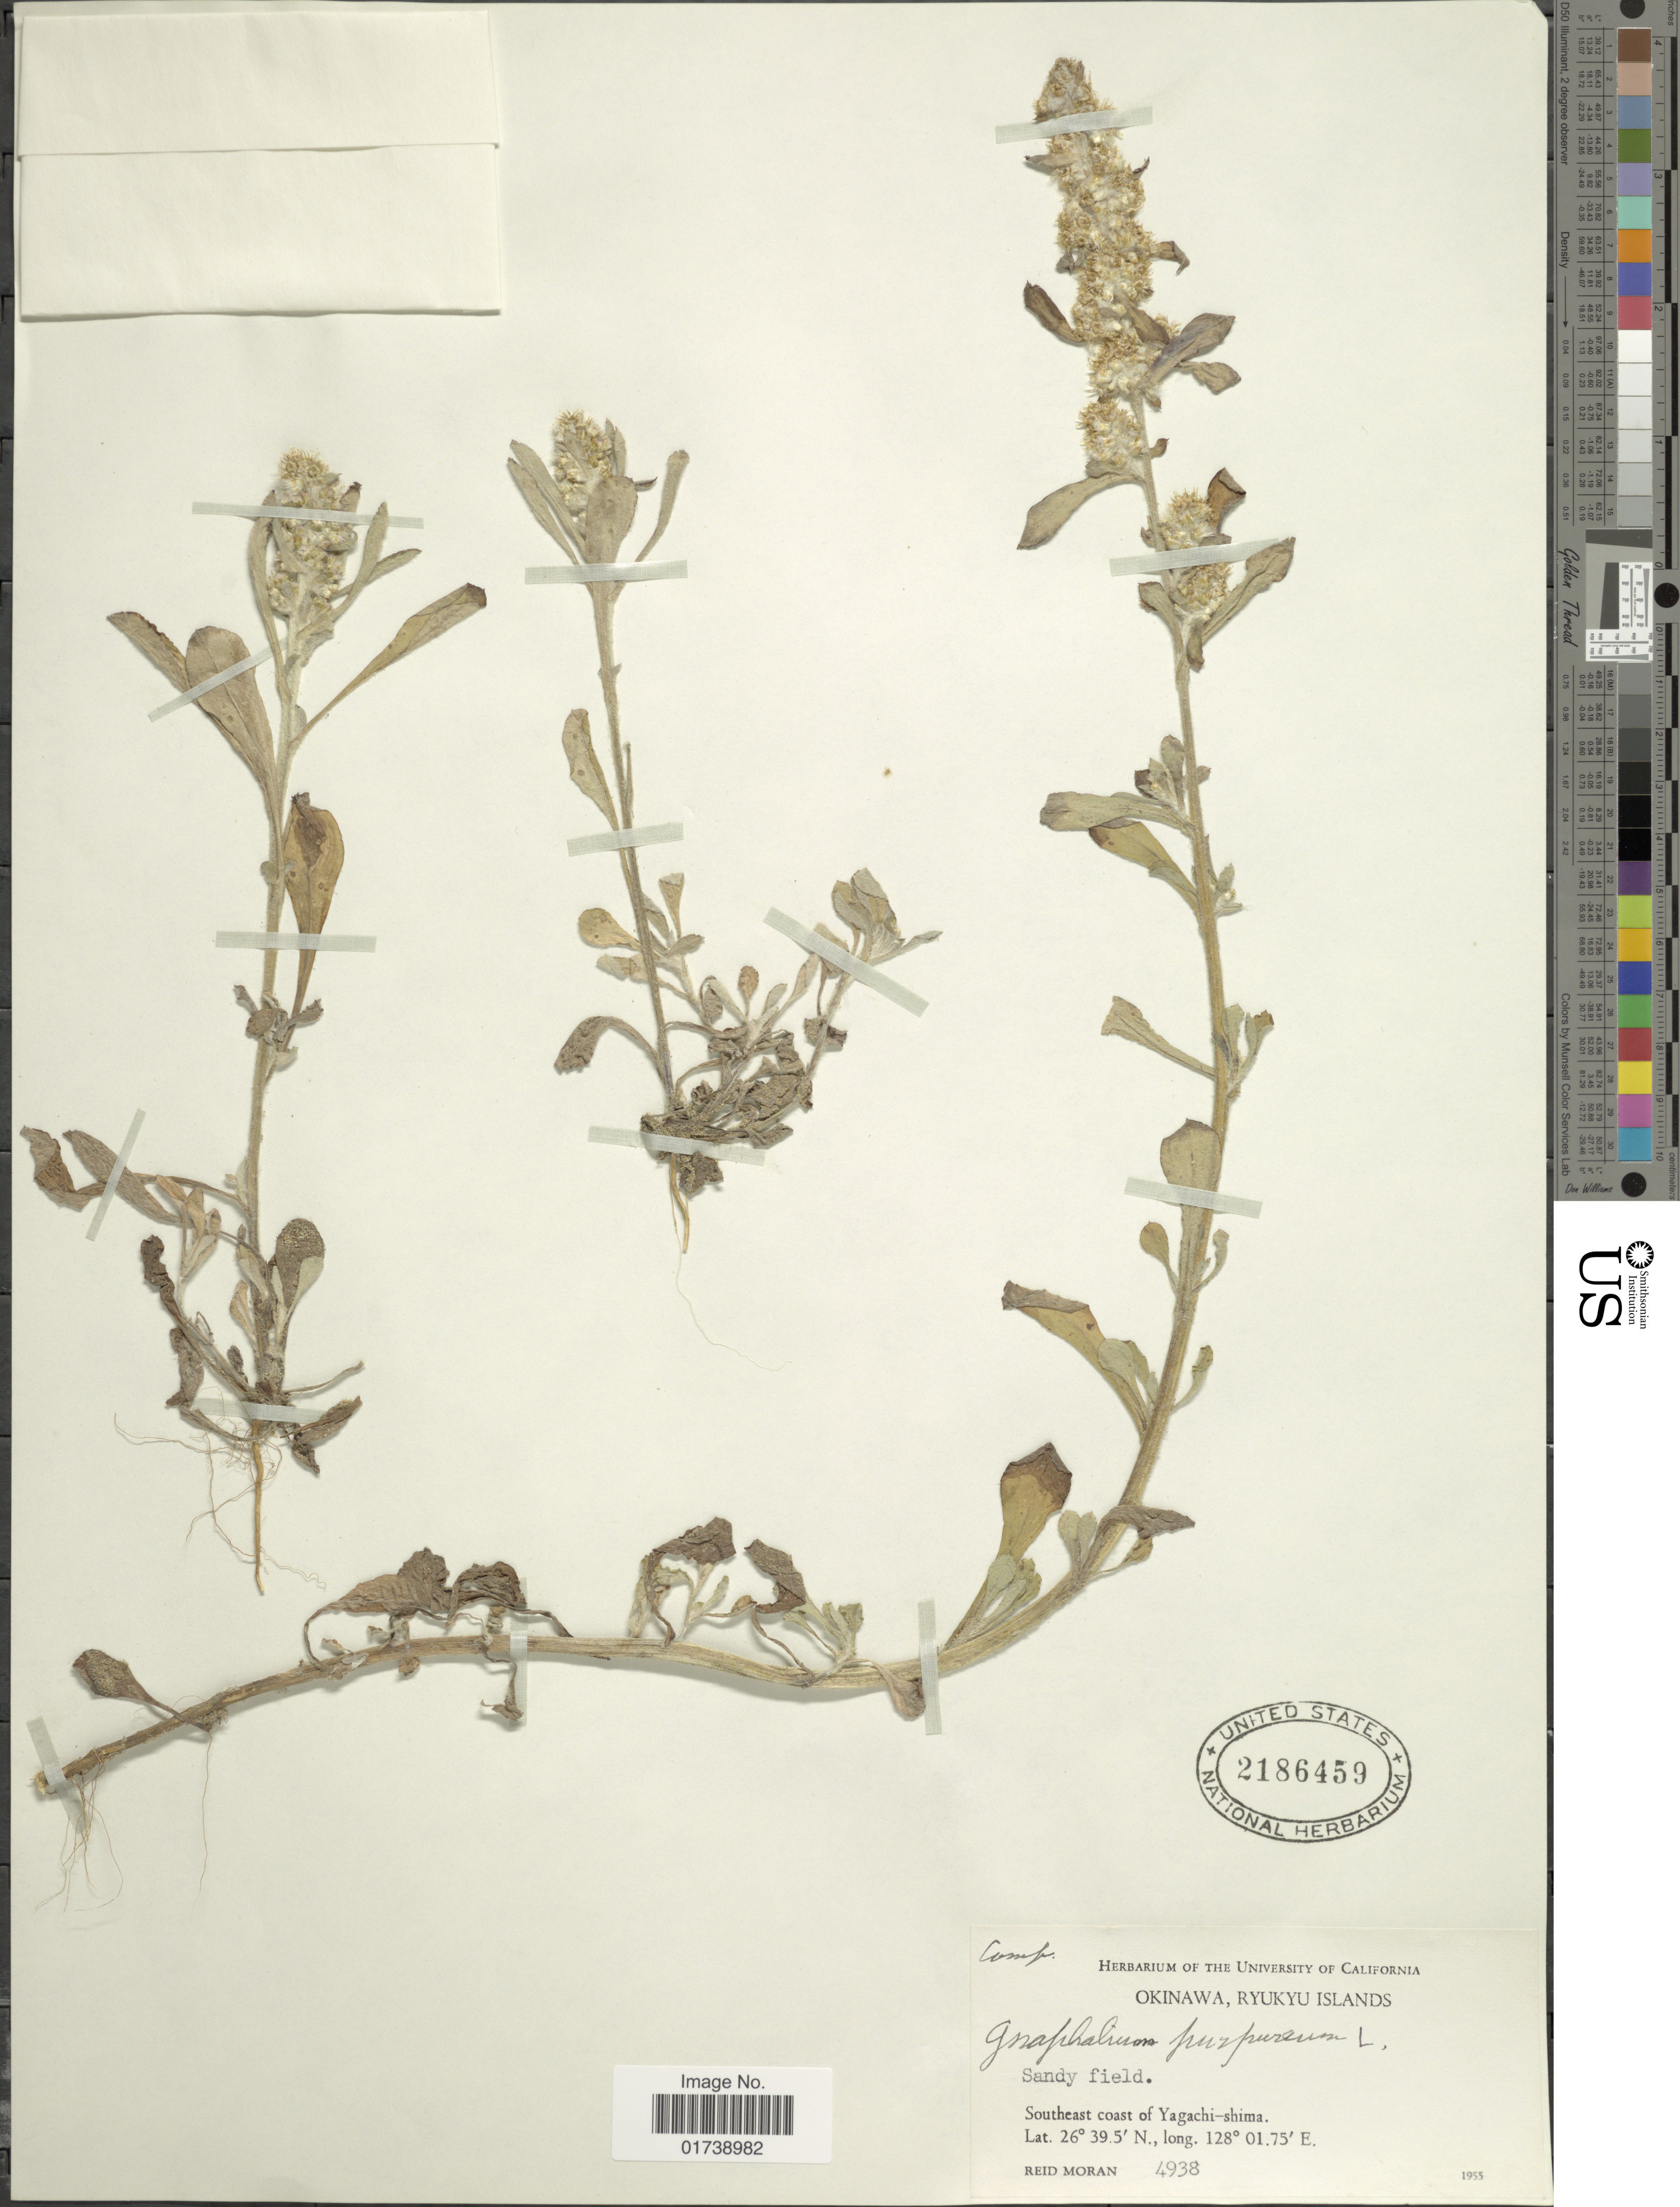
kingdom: Plantae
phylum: Tracheophyta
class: Magnoliopsida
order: Asterales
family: Asteraceae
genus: Gamochaeta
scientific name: Gamochaeta purpurea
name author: (L.) Cabrera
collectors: R. V. Moran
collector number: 4938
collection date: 1955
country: Japan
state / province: Okinawa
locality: Ryukyu Islands, Southeast coast of Yagachi-shima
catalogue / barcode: US 2186459